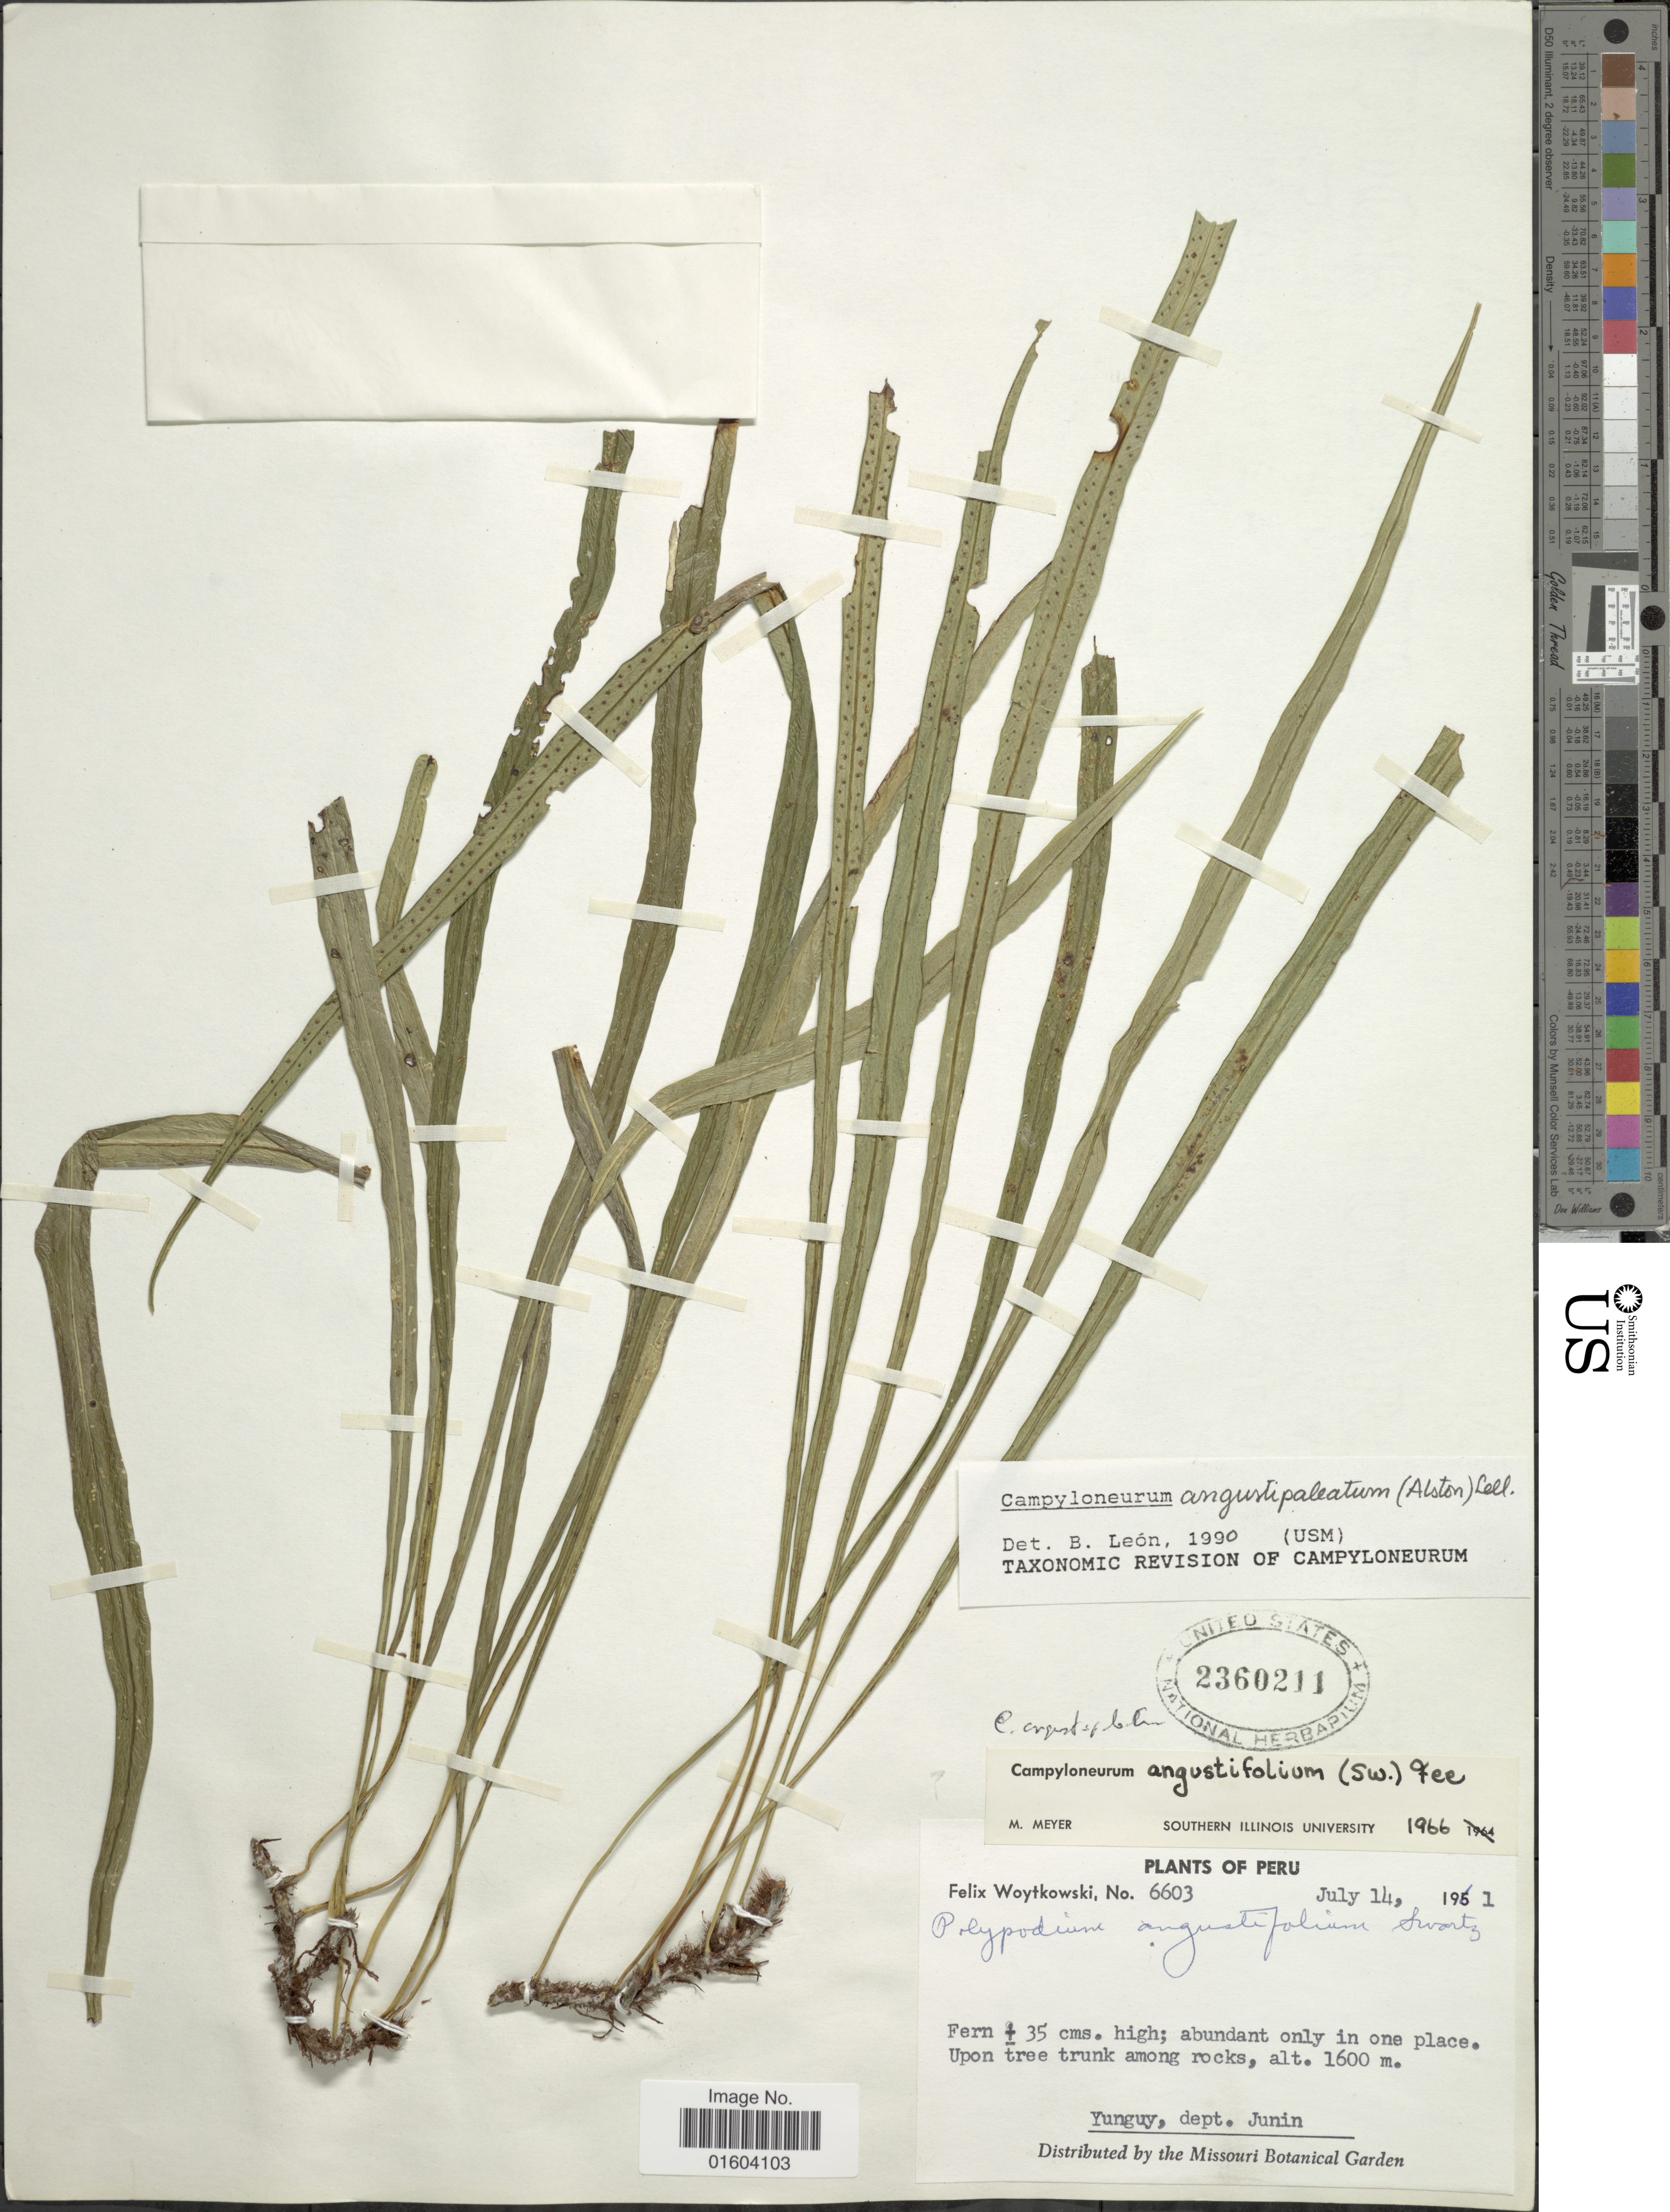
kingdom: Plantae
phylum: Tracheophyta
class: Polypodiopsida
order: Polypodiales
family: Polypodiaceae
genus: Campyloneurum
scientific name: Campyloneurum angustipaleatum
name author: (Alston) Lellinger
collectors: F. Woytkowski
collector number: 6603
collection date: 1961-07-14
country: Peru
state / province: Junín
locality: Peru, Yunguy, dept. Junin.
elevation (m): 1600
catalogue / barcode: US 2360211